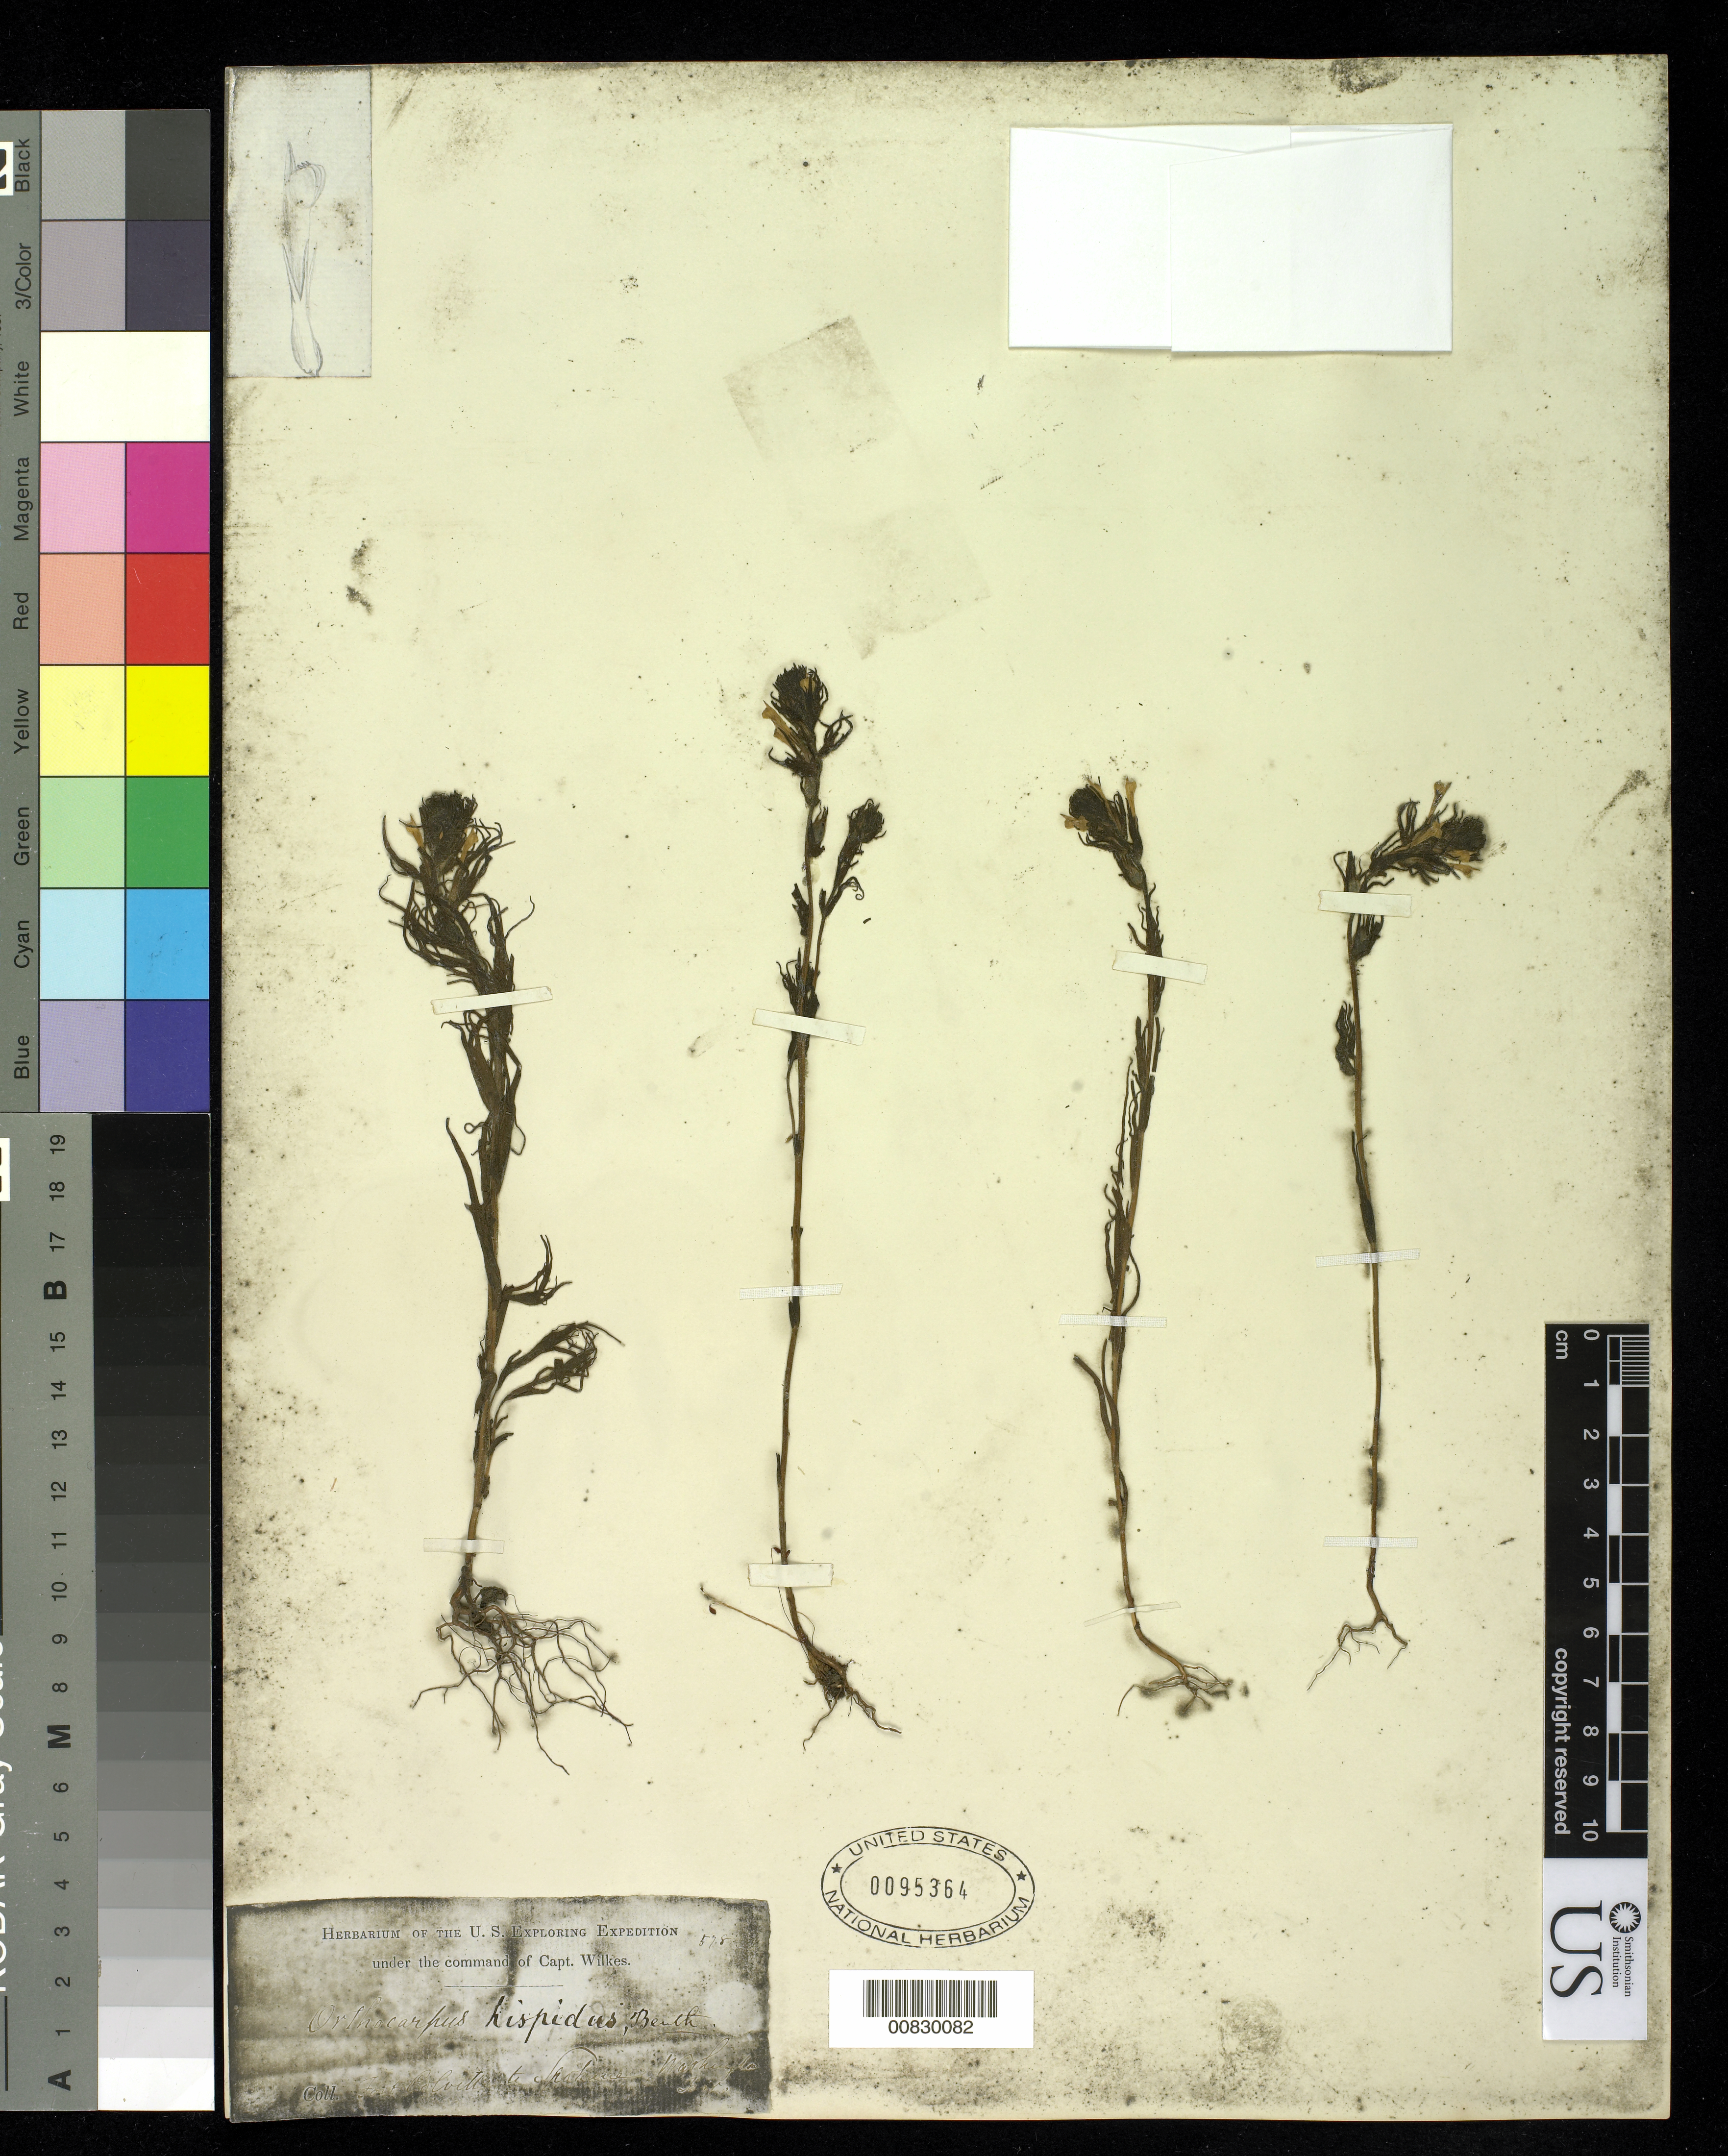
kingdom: Plantae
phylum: Tracheophyta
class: Magnoliopsida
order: Lamiales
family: Orobanchaceae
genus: Orthocarpus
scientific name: Orthocarpus hispidus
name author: Benth.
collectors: Wilkes Explor. Exped.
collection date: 1838/1842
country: United States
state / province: Washington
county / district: Spokane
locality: Fort Colville to Spokane, Washington Terry.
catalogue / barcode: US 95364